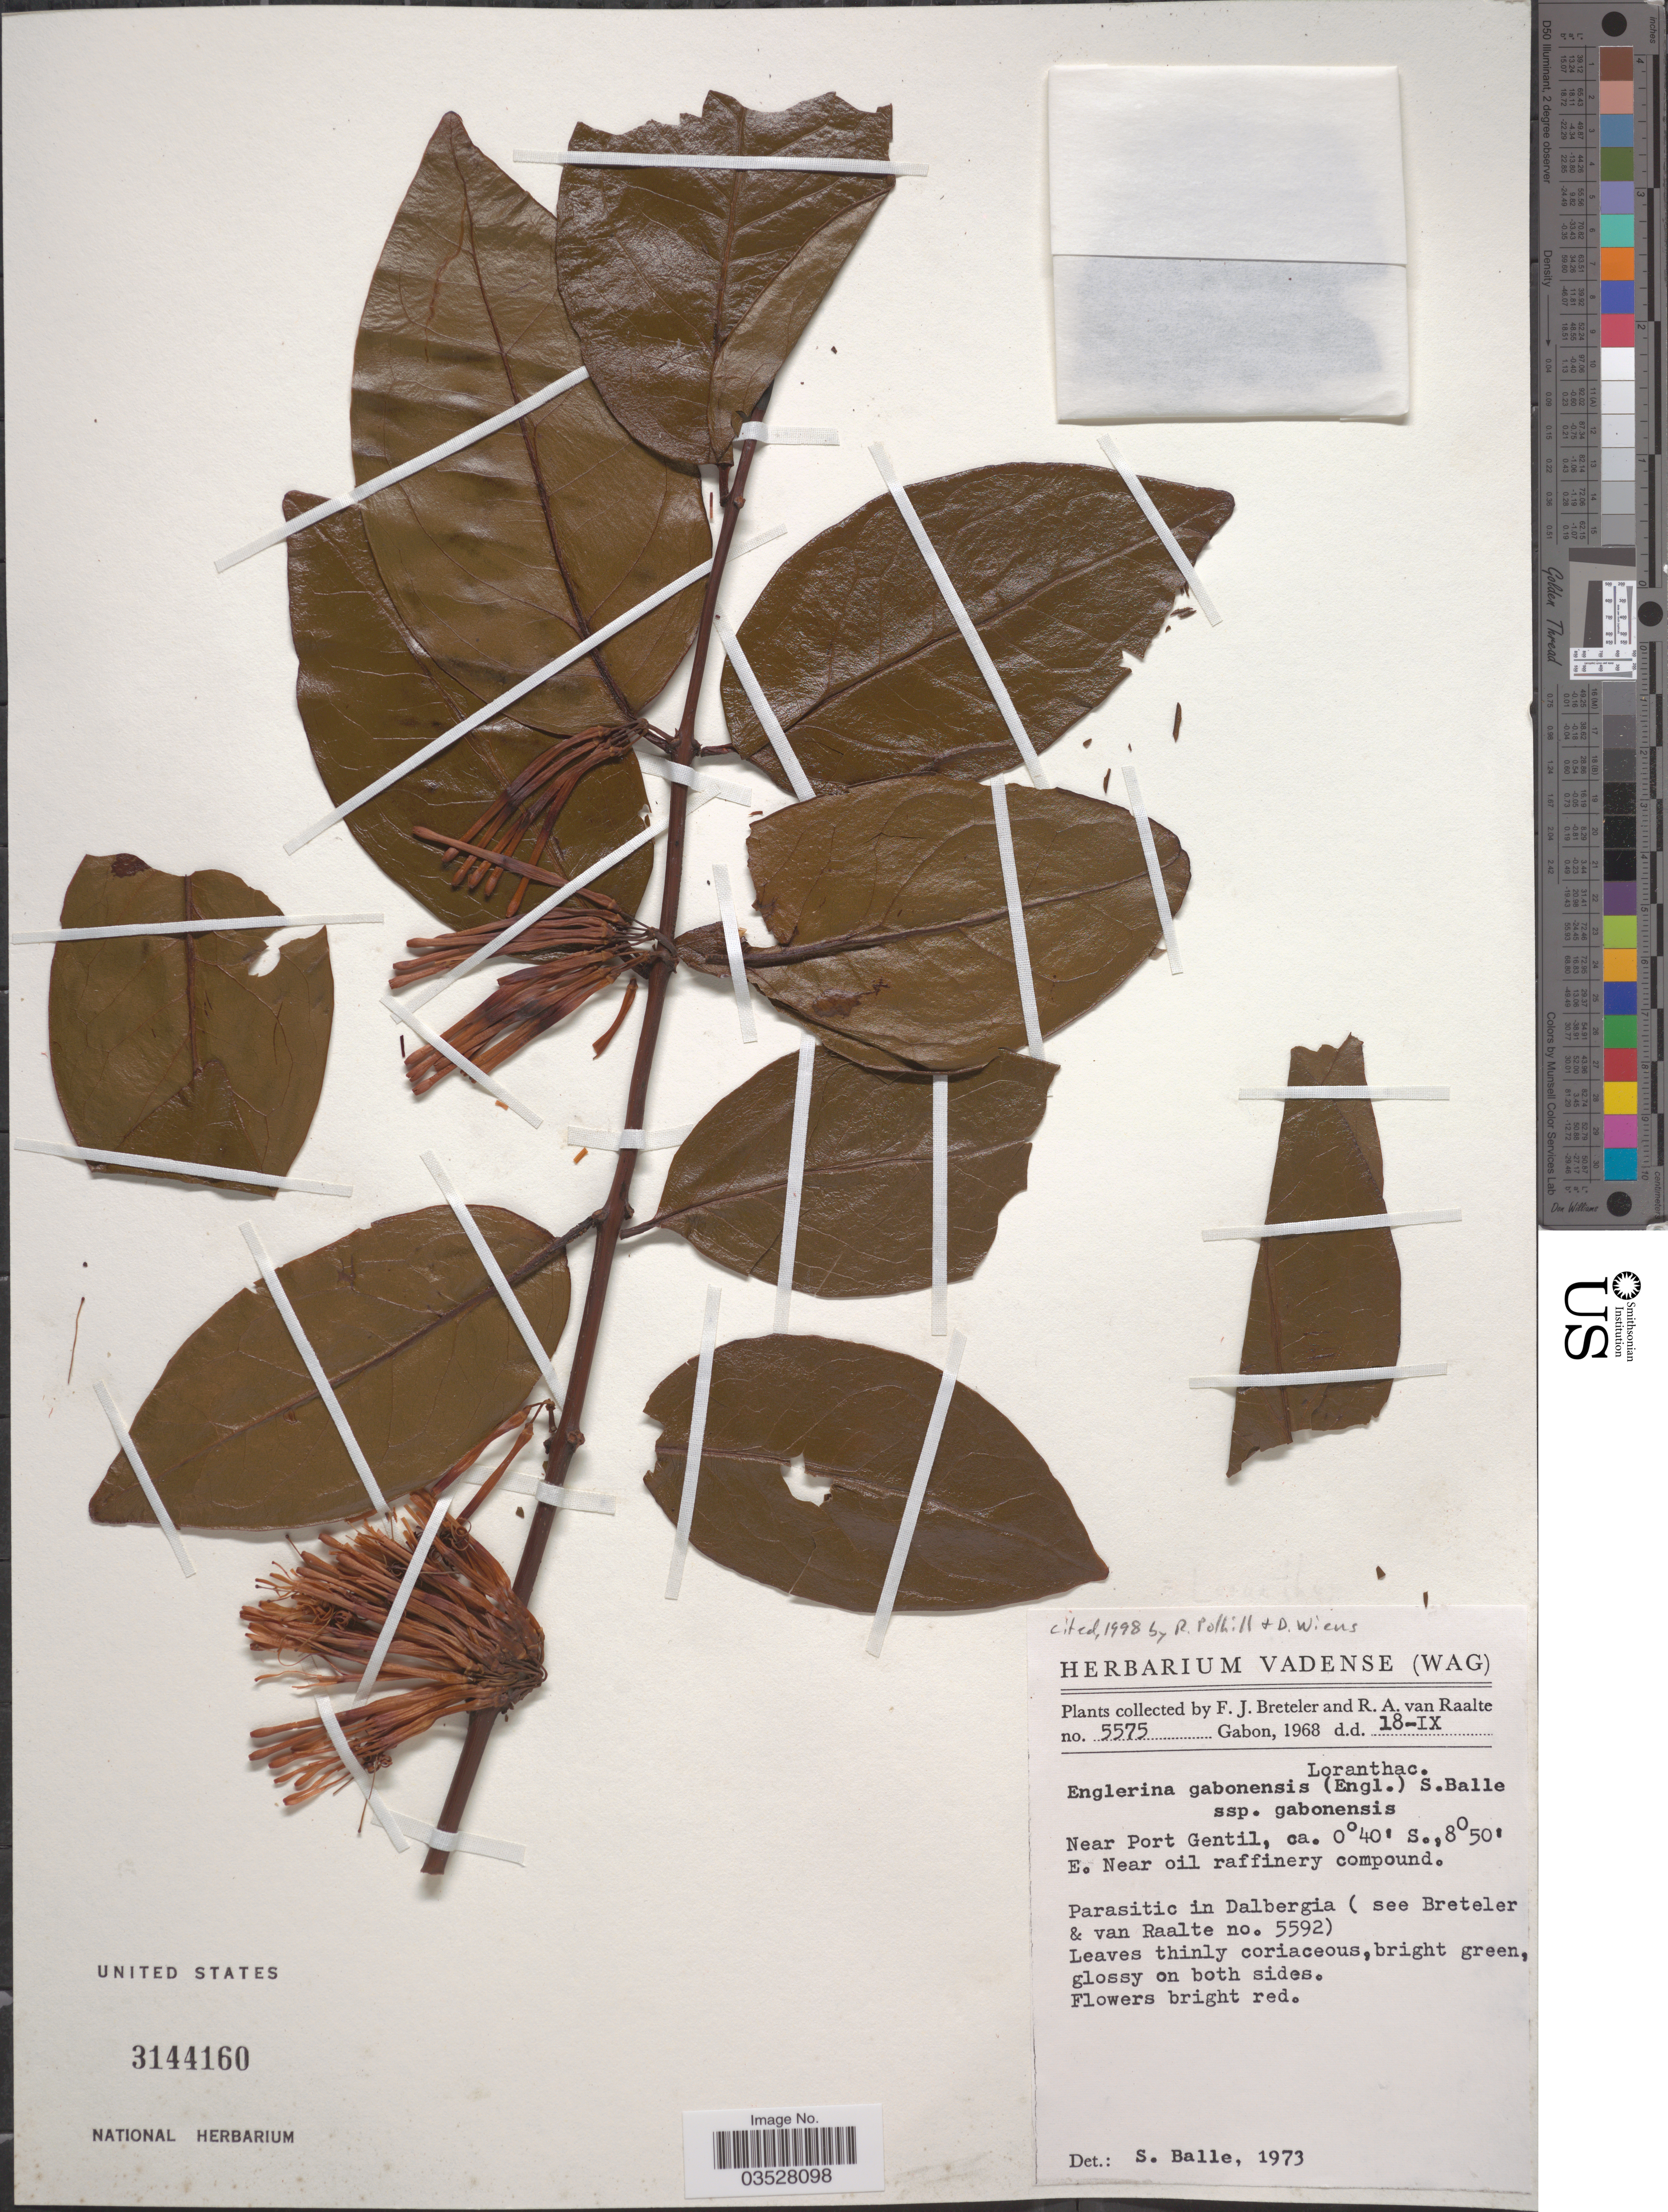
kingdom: Plantae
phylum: Tracheophyta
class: Magnoliopsida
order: Santalales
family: Loranthaceae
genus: Englerina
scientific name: Englerina gabonensis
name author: (Engl.) Balle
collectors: F. J. Breteler & R. Van Raalte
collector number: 5575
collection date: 1968-09-18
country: Gabon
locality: Near Port Gentil. Near oil raffinery compound.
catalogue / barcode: US 3144160